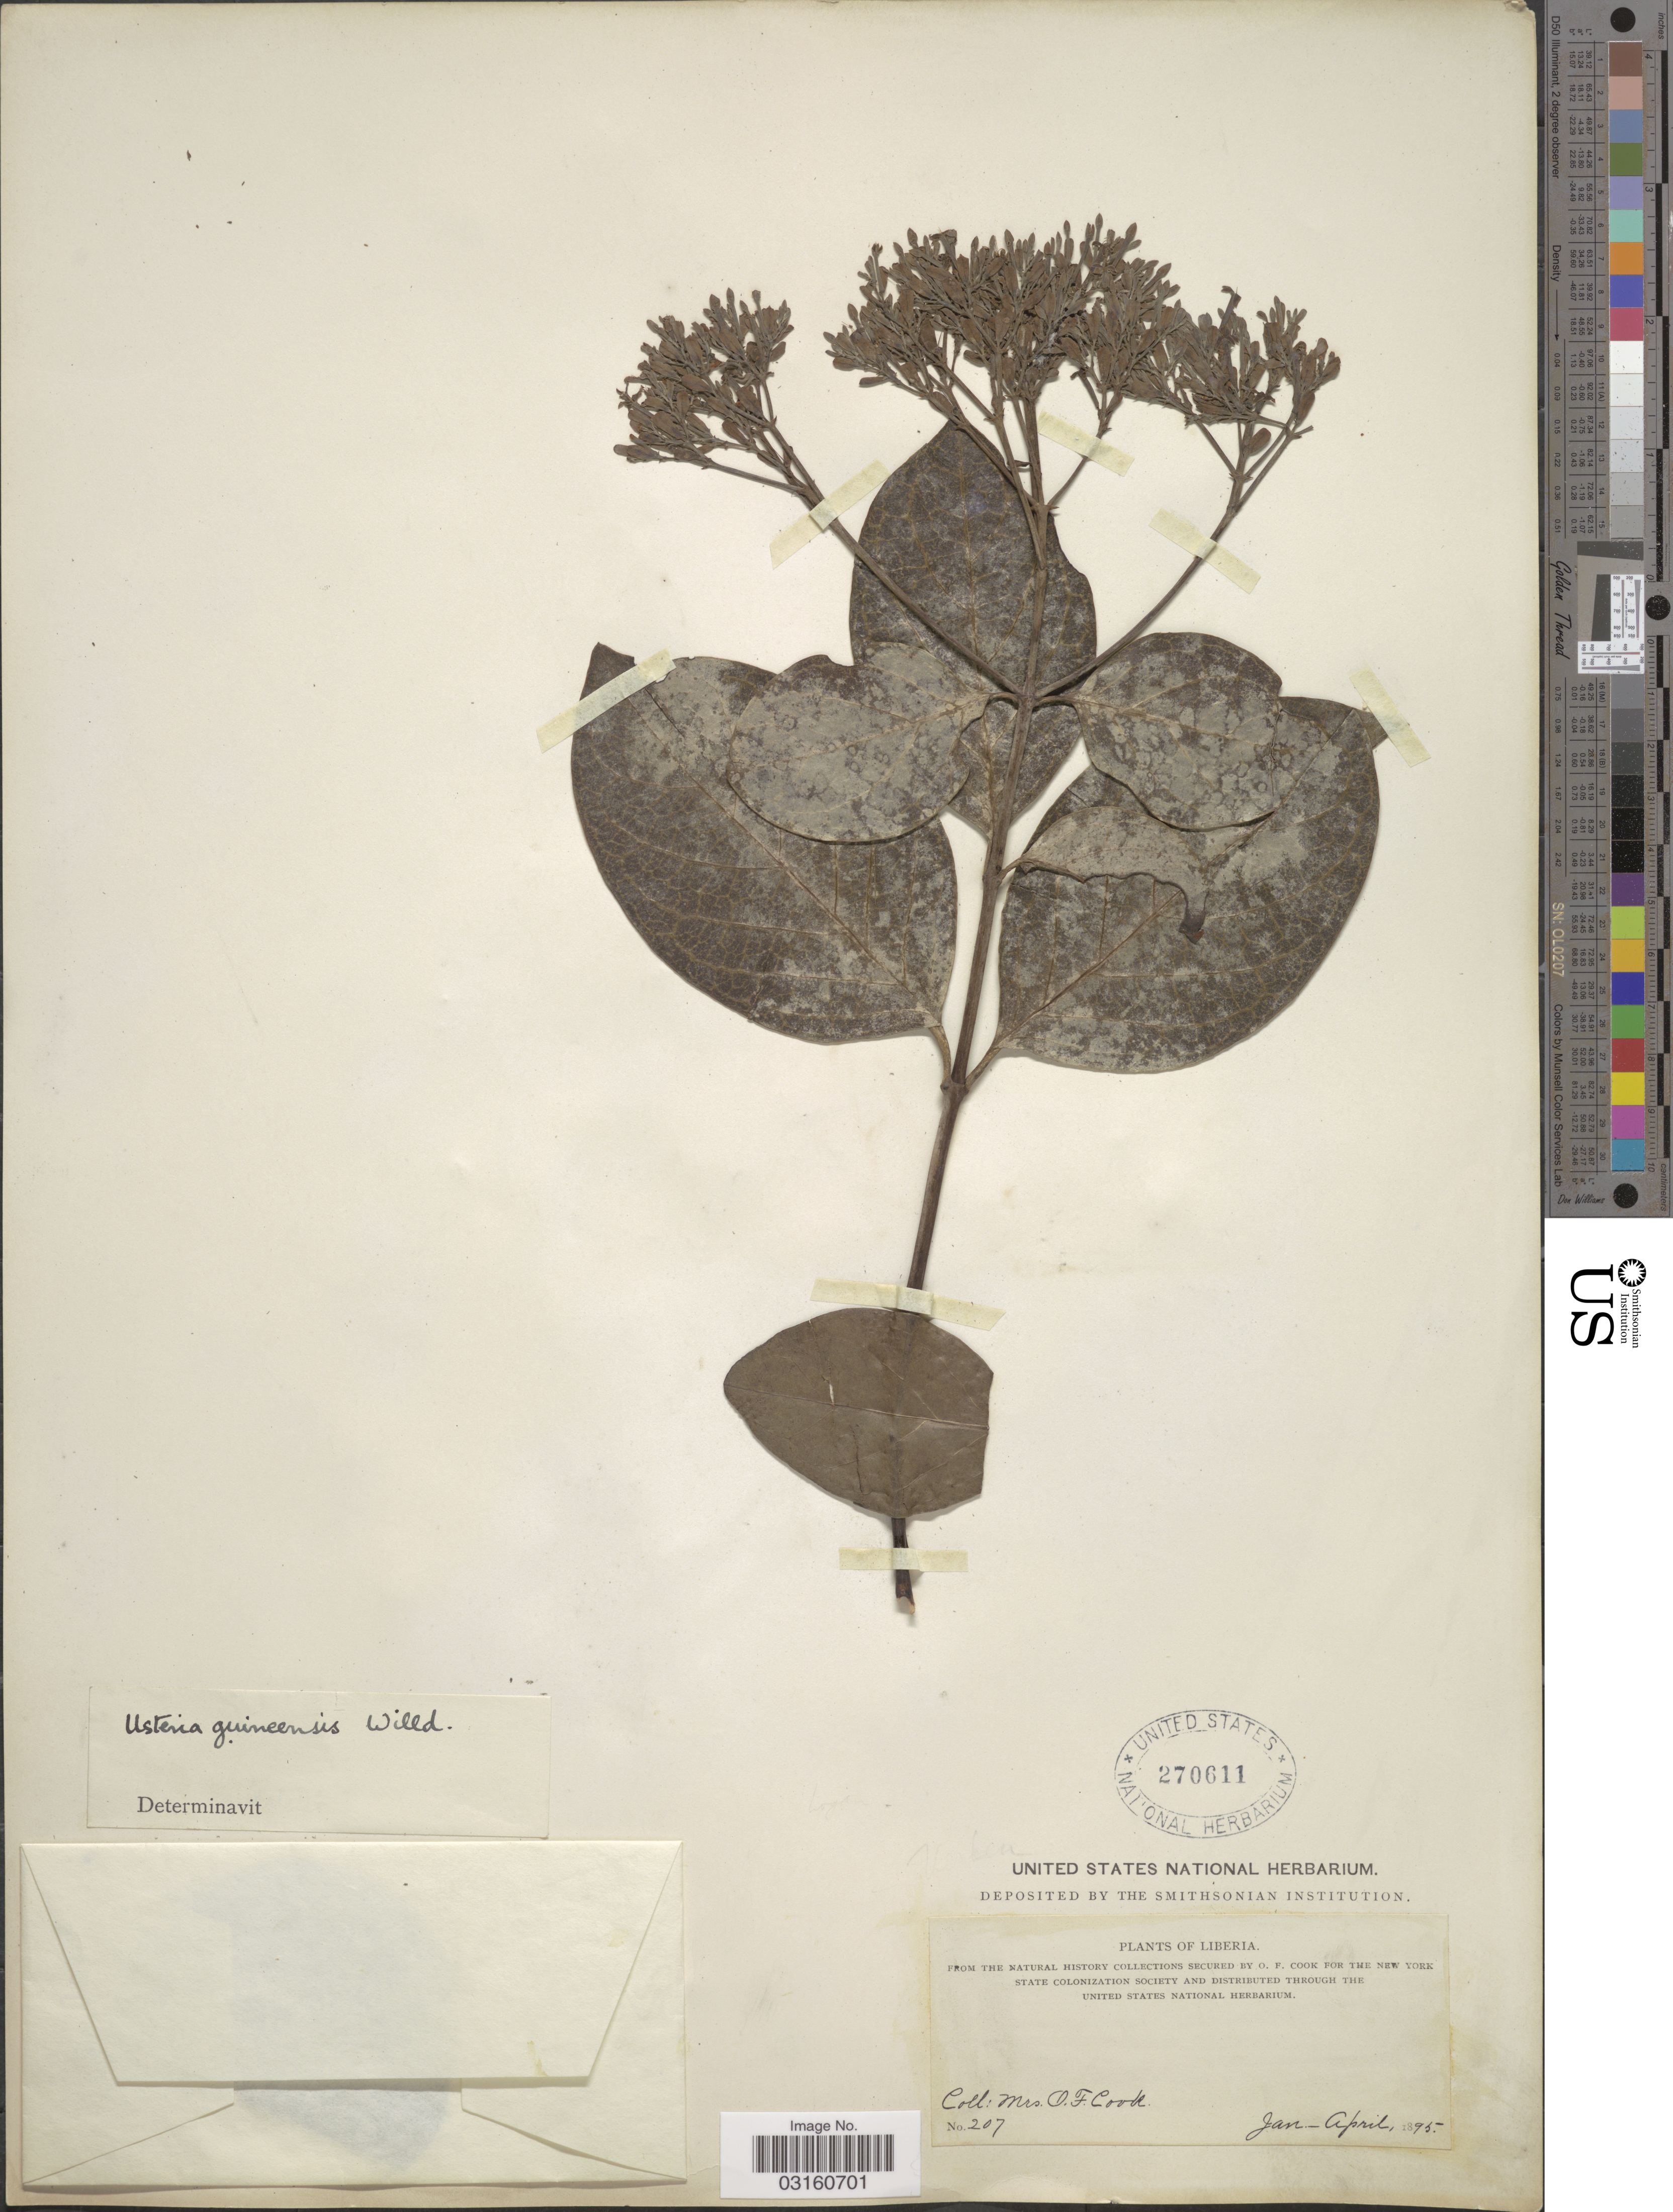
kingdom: Plantae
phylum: Tracheophyta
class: Magnoliopsida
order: Gentianales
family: Loganiaceae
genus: Usteria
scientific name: Usteria guineensis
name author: Willd.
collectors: Alice C. Cook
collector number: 207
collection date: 1895-01/1895-04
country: Liberia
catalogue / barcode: US 270611